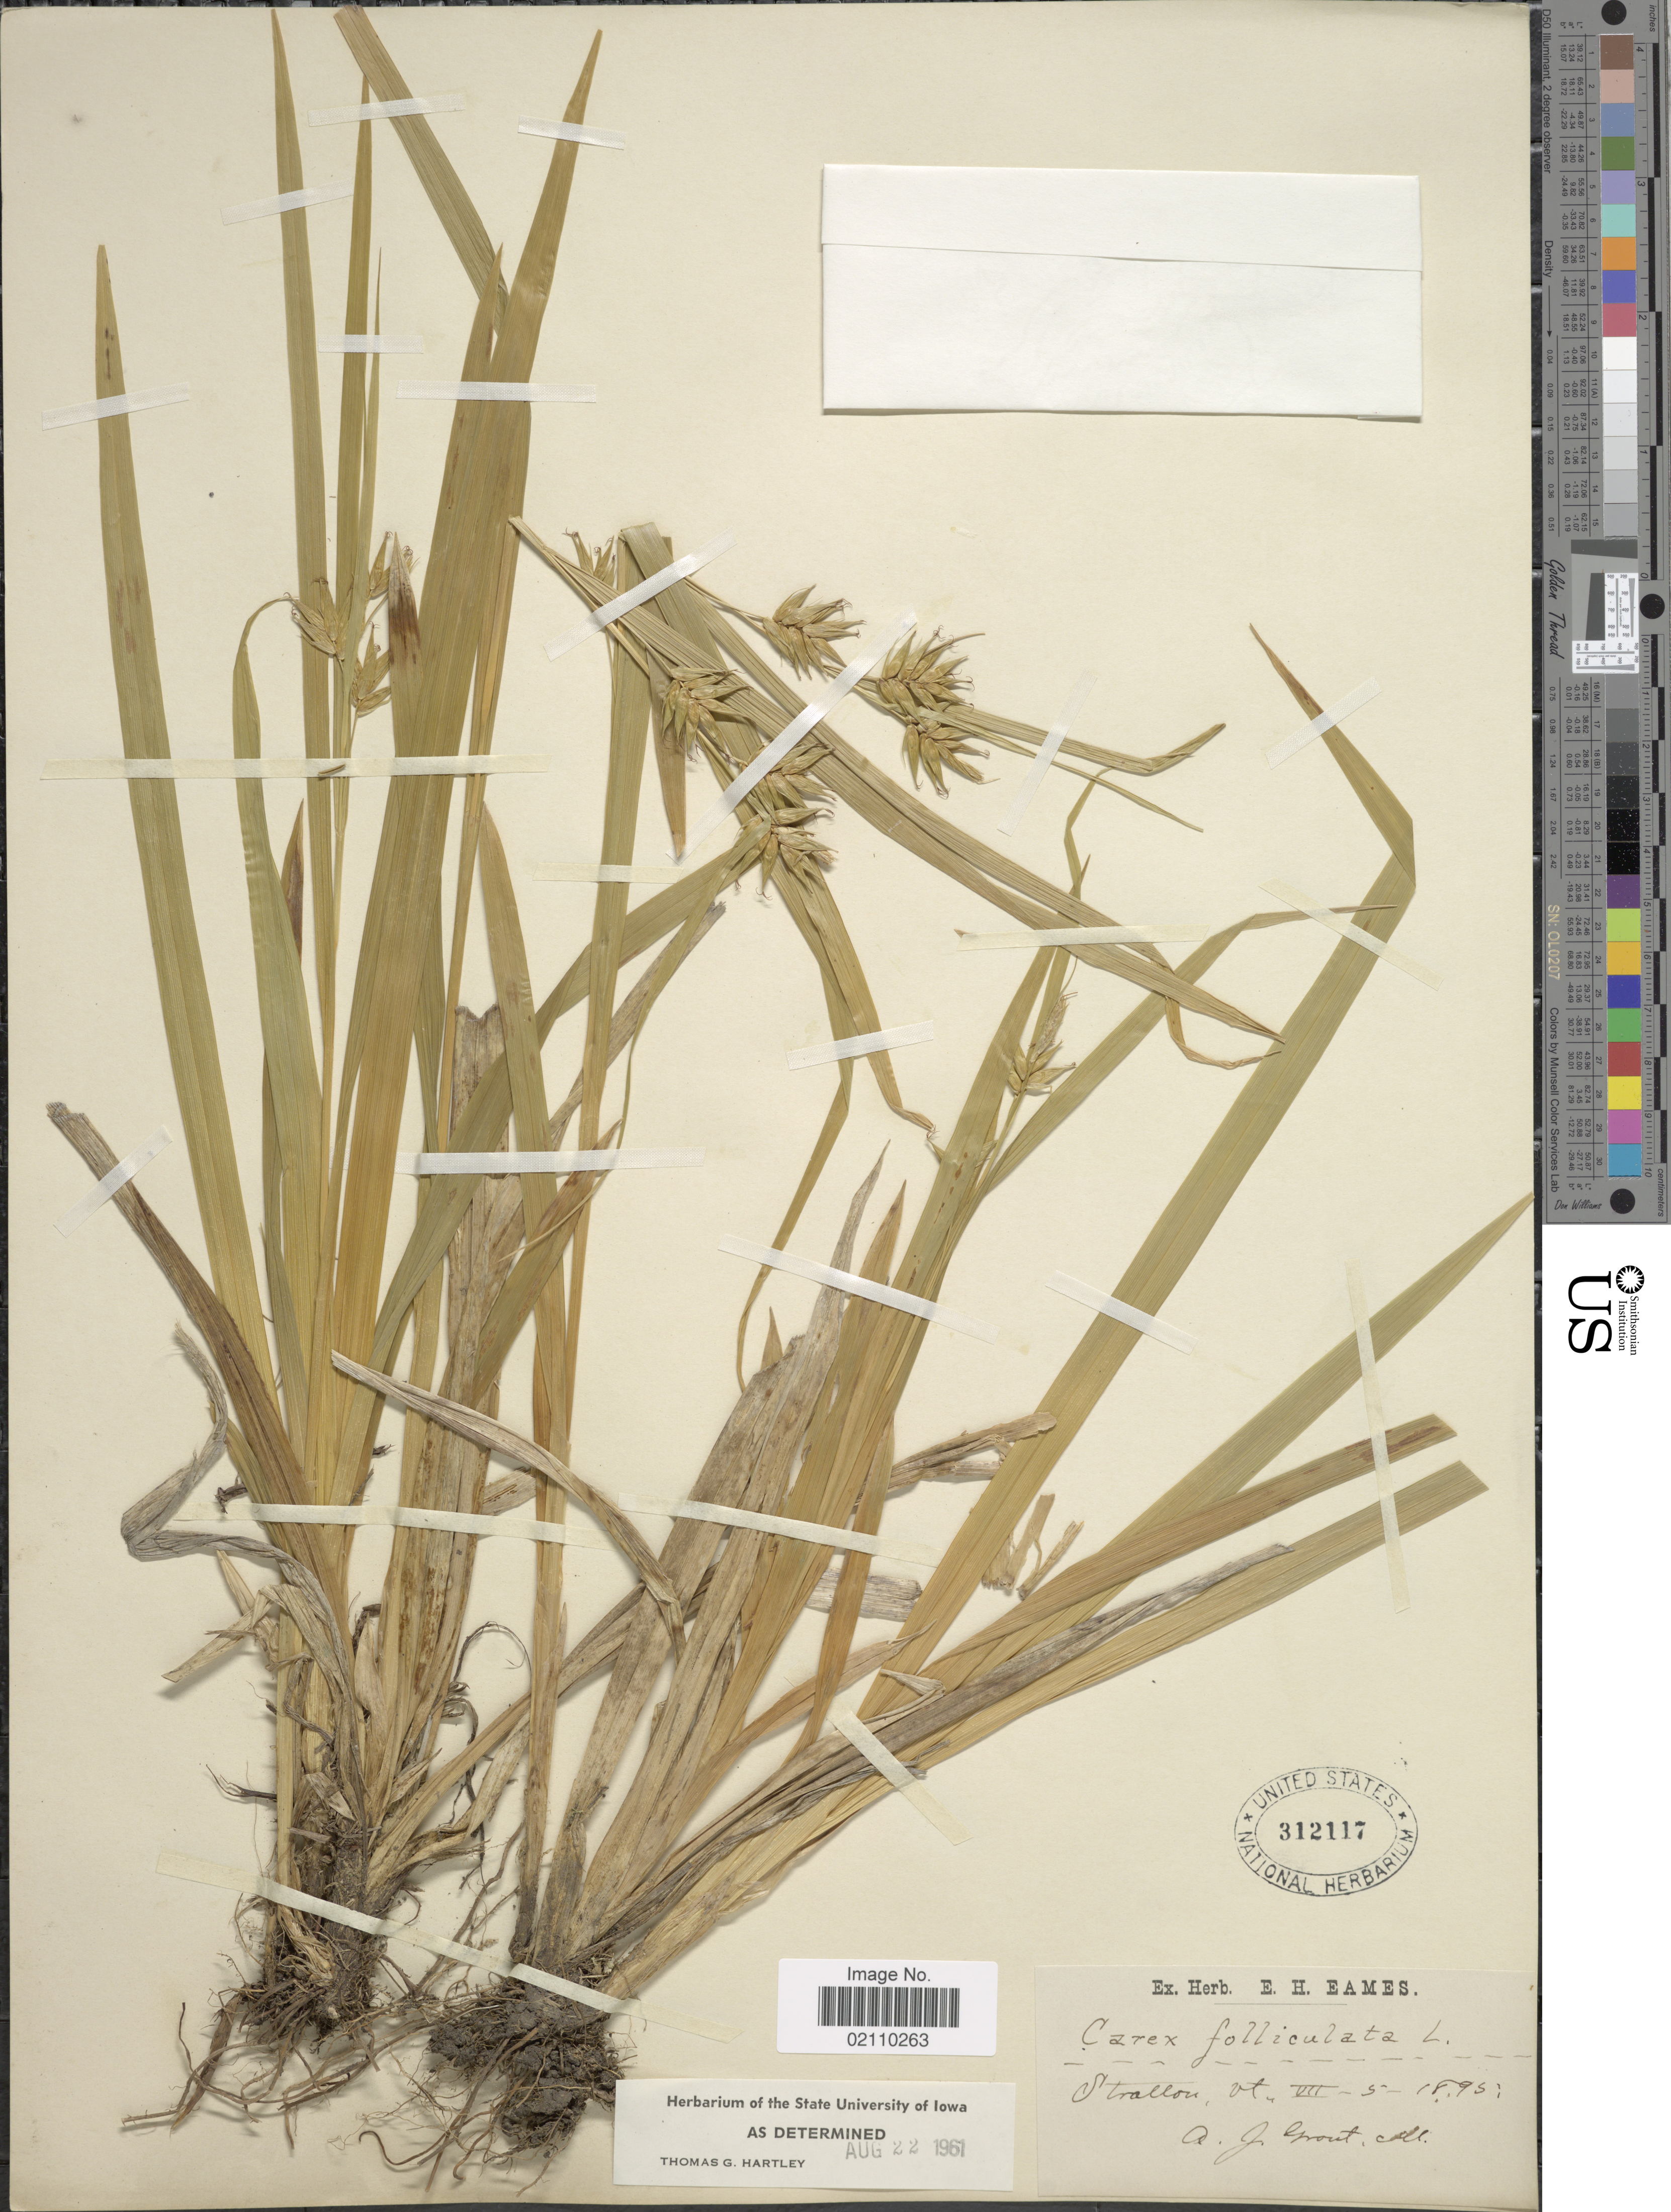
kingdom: Plantae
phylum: Tracheophyta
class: Liliopsida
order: Poales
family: Cyperaceae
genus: Carex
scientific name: Carex folliculata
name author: L.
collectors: A. J. Grout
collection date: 1895-07-05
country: United States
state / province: Vermont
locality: Stratton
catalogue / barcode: US 312117